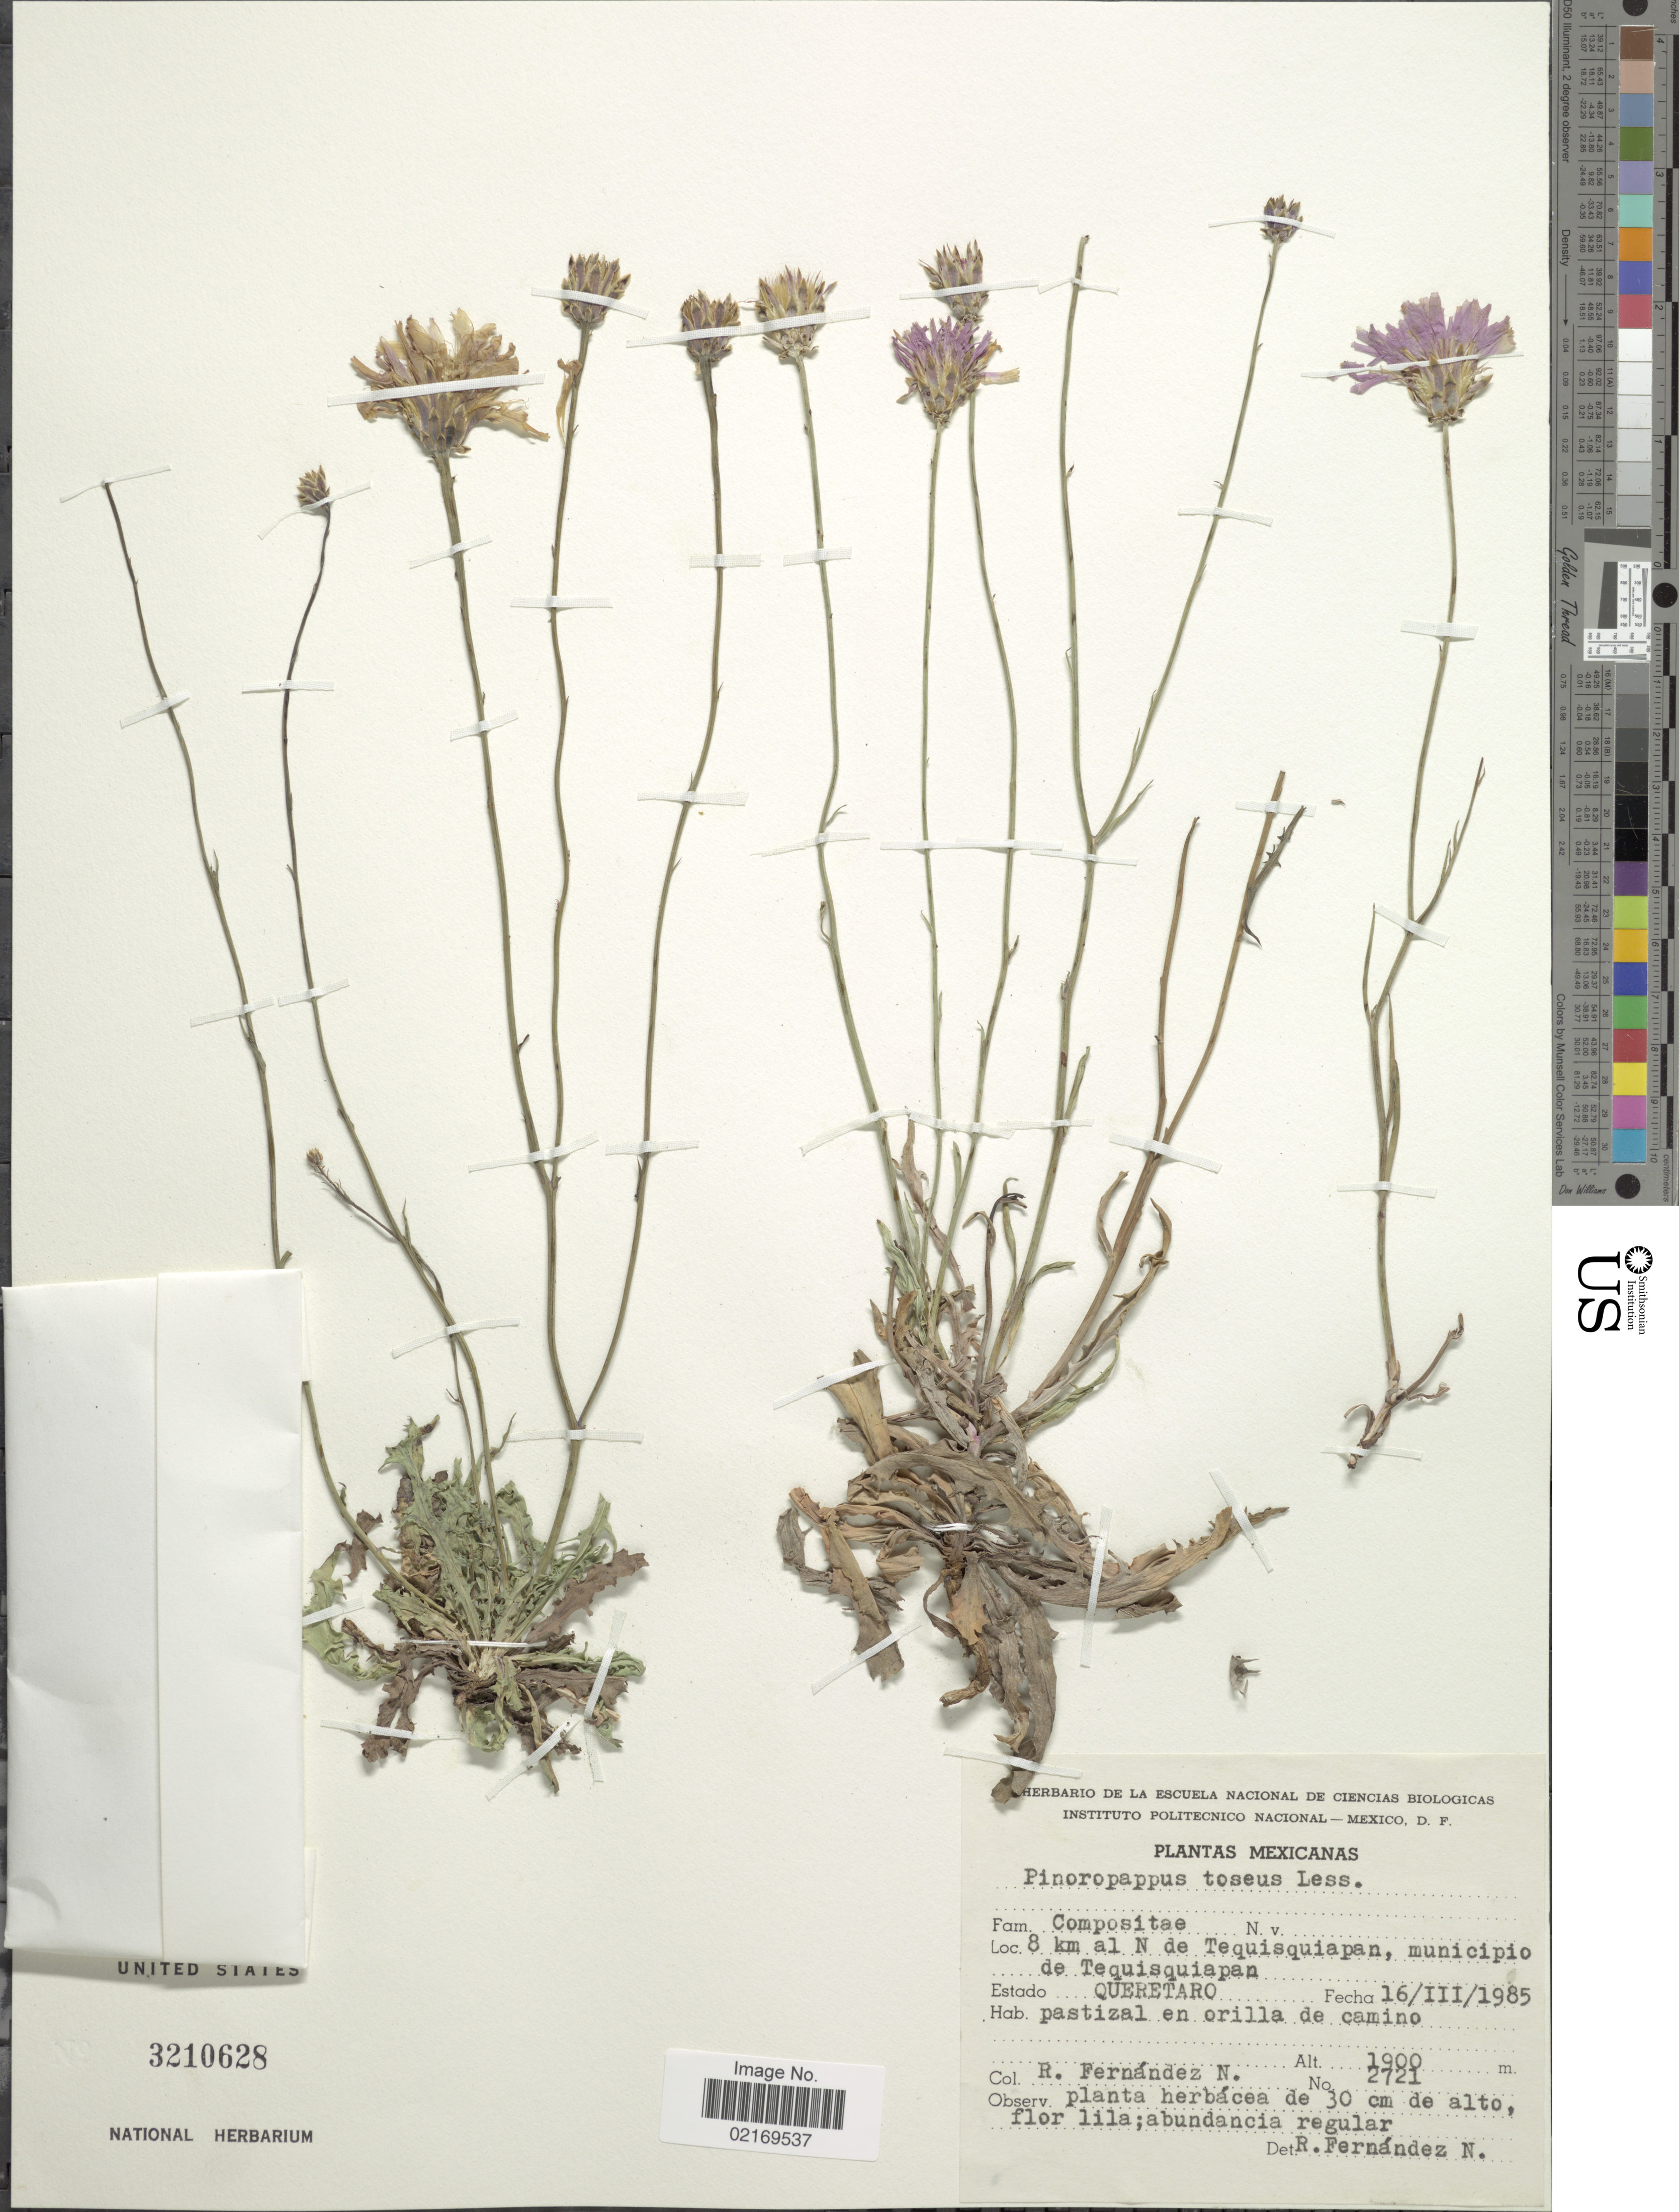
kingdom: Plantae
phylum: Tracheophyta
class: Magnoliopsida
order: Asterales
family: Asteraceae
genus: Pinaropappus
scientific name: Pinaropappus roseus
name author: Less.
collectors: R. Fernández Nava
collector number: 2721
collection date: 1985-03-16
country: Mexico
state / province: Querétaro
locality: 8 km al N de Tequisquiapan, municipio de Tequisquiapan.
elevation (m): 1900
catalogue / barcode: US 3210628